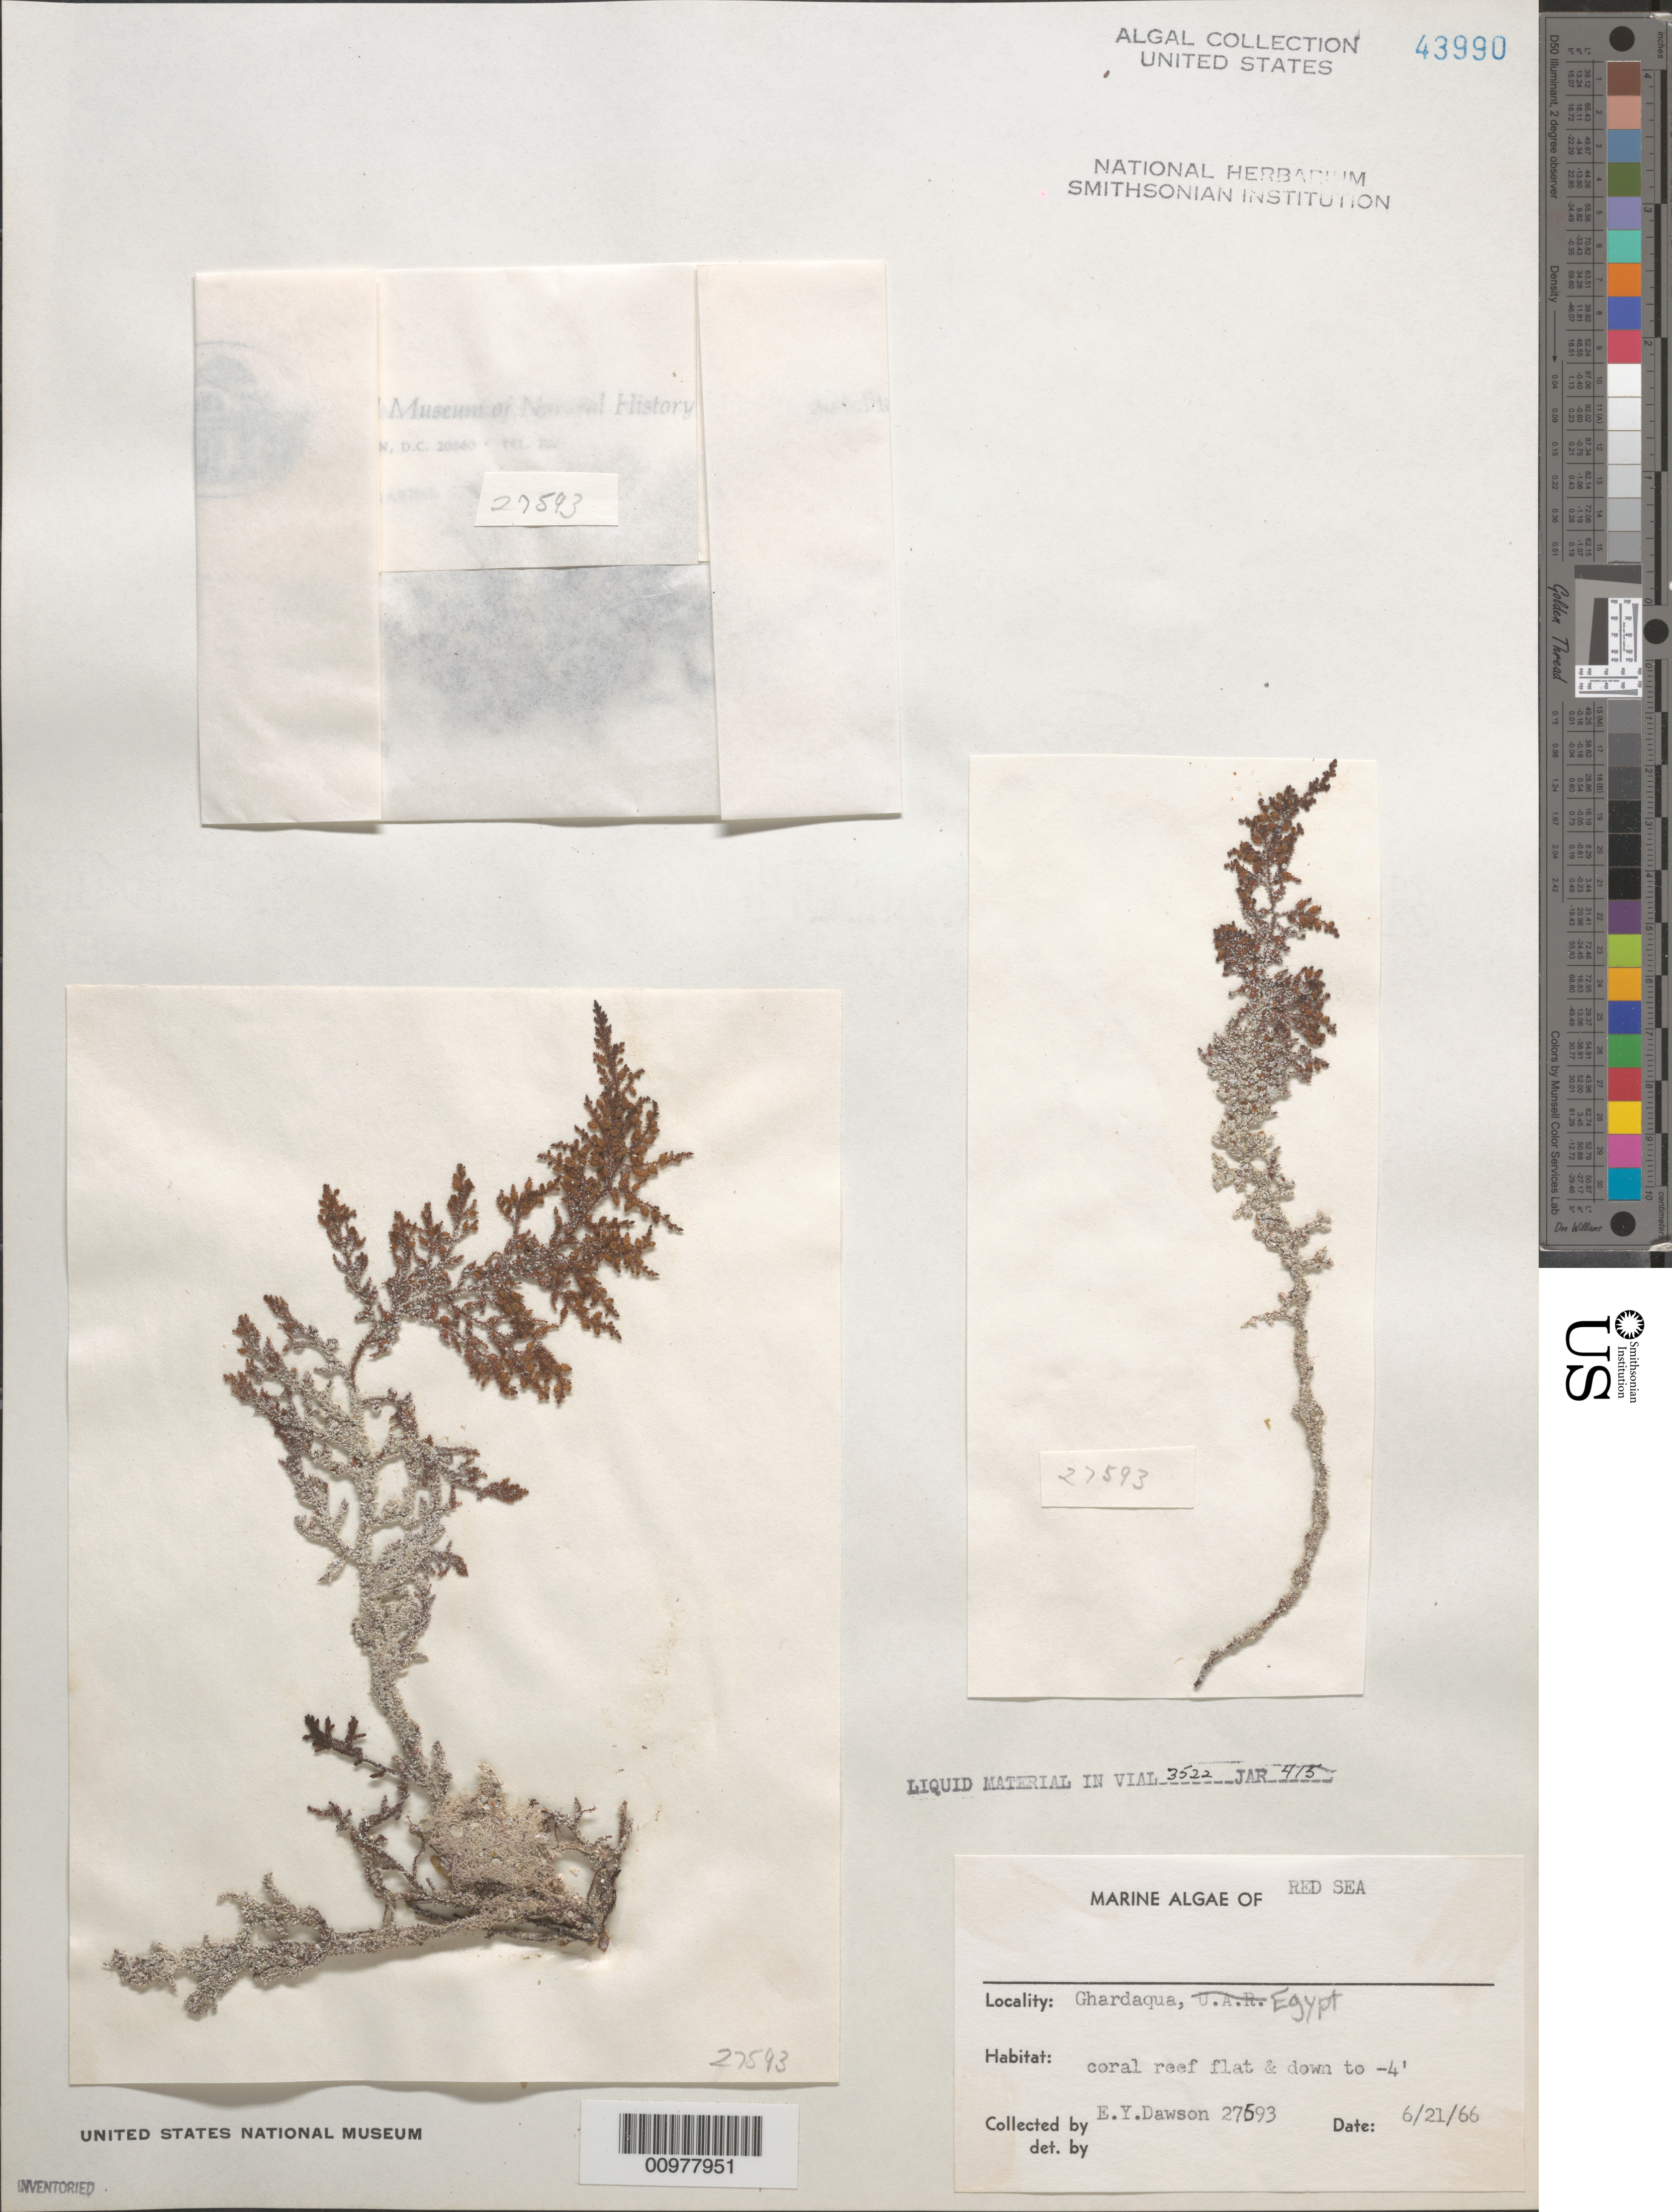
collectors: E. Y. Dawson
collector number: EYD 27593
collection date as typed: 21 Jun 1966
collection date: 1966-06-21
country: Egypt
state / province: Al Bahr al Ahmar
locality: Ghardaqua, Red Sea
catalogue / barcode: US 43990